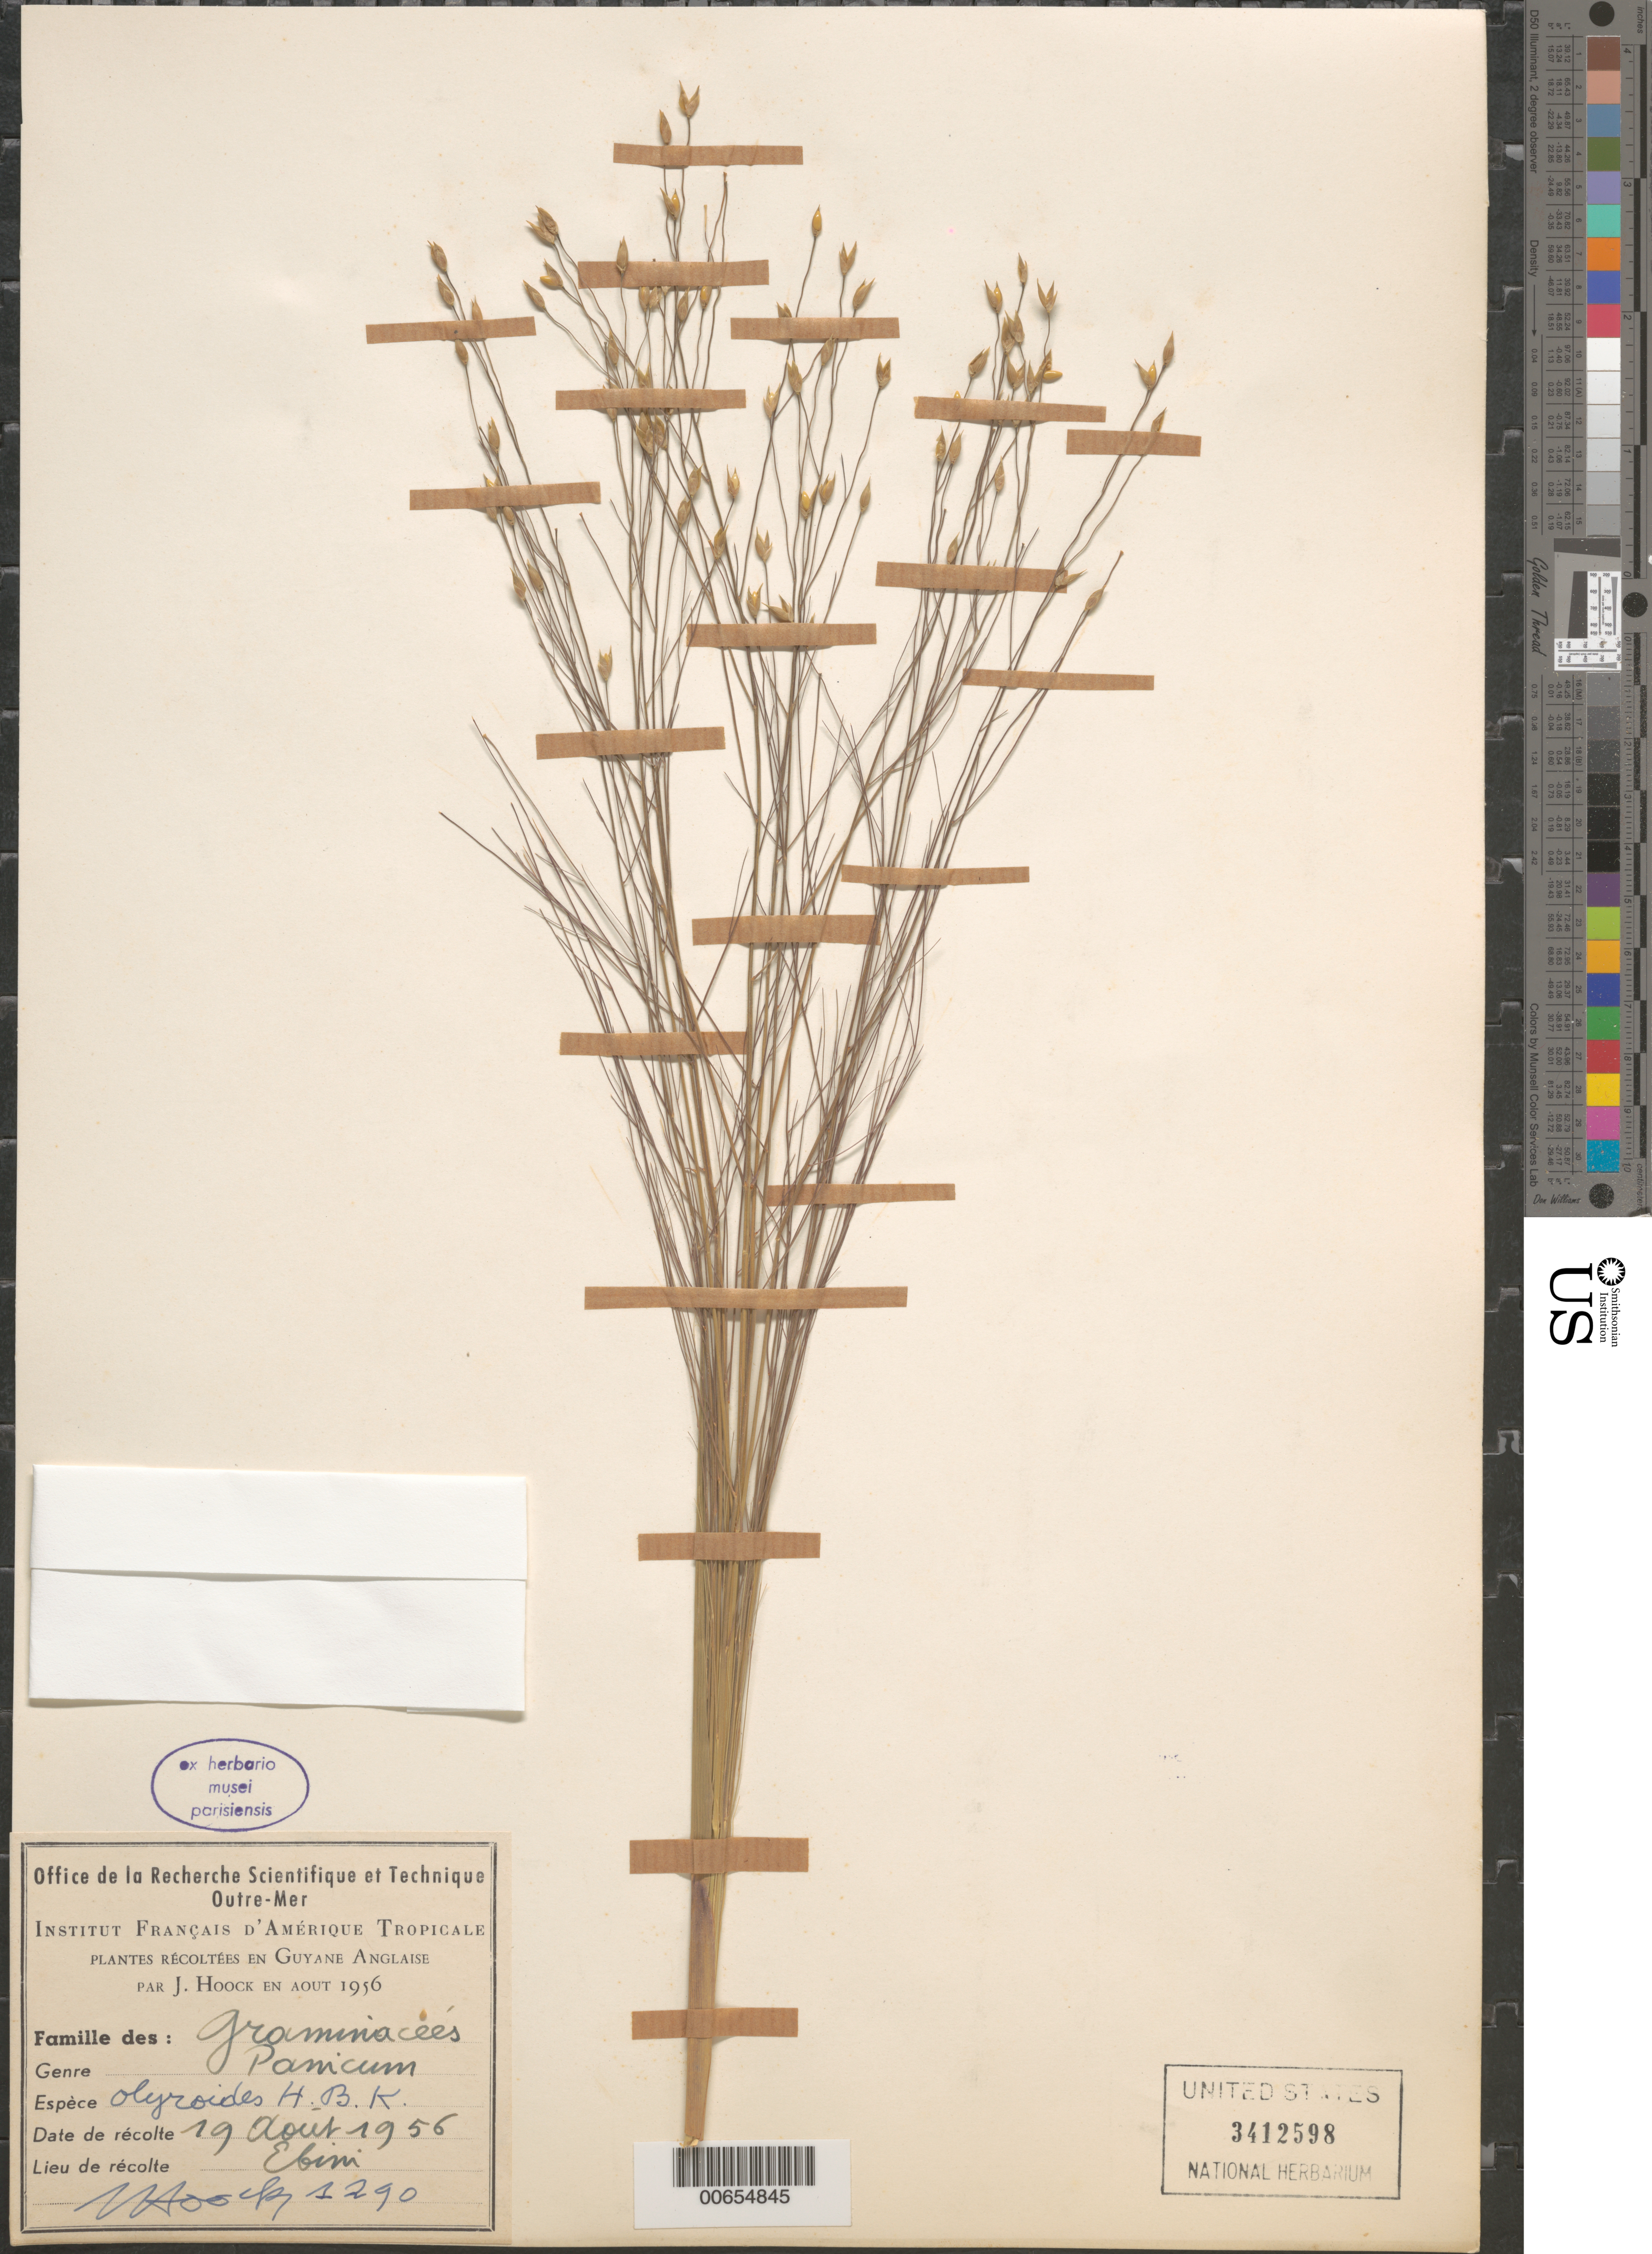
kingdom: Plantae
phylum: Tracheophyta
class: Liliopsida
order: Poales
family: Poaceae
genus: Panicum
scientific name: Panicum olyroides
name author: Kunth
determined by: Judziewicz, E. J.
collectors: J. Hoock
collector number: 1290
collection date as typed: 19-Aug-56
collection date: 1956-08-19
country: Guyana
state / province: U. Demerara-Berbice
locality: Ebini Station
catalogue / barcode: US 3412598